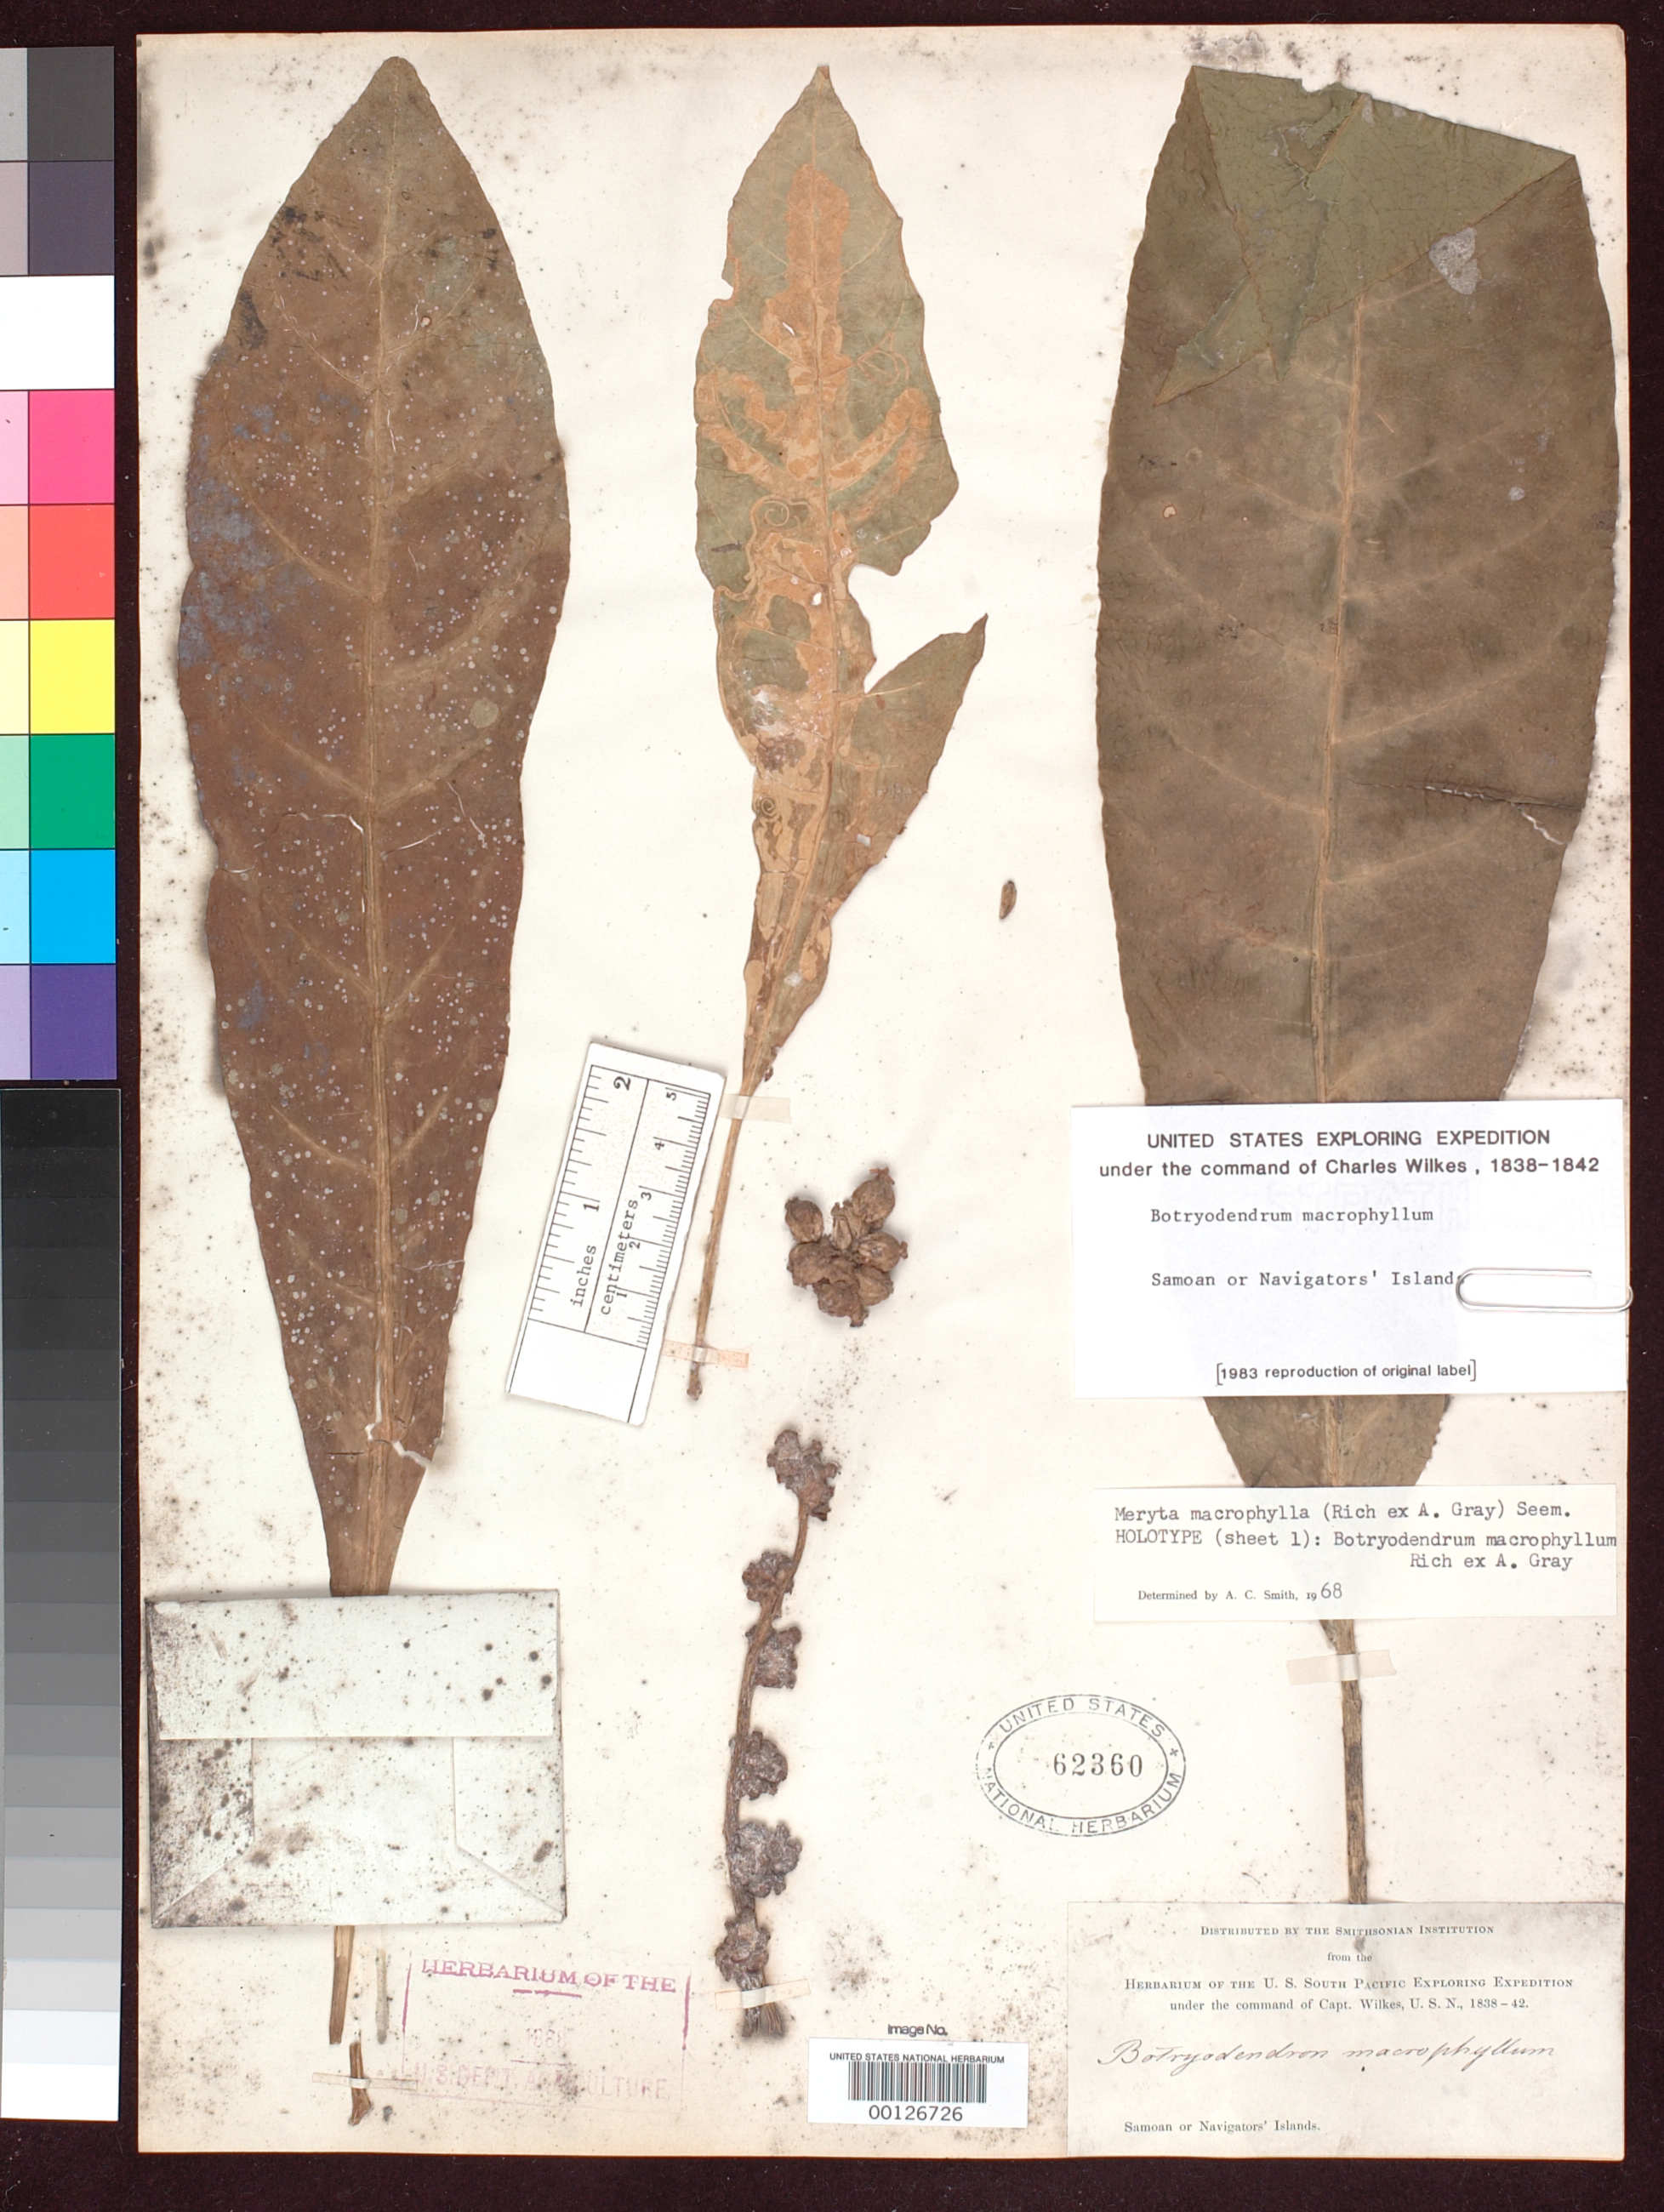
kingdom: Plantae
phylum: Tracheophyta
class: Magnoliopsida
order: Apiales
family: Araliaceae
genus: Botryodendrum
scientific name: Botryodendrum macrophyllum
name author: W.P. Rich ex A. Gray in Wilkes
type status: Holotype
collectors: Wilkes Explor. Exped.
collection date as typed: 1838 to -- --- 1842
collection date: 1838/1842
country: American Samoa / Samoa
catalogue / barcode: US 62360